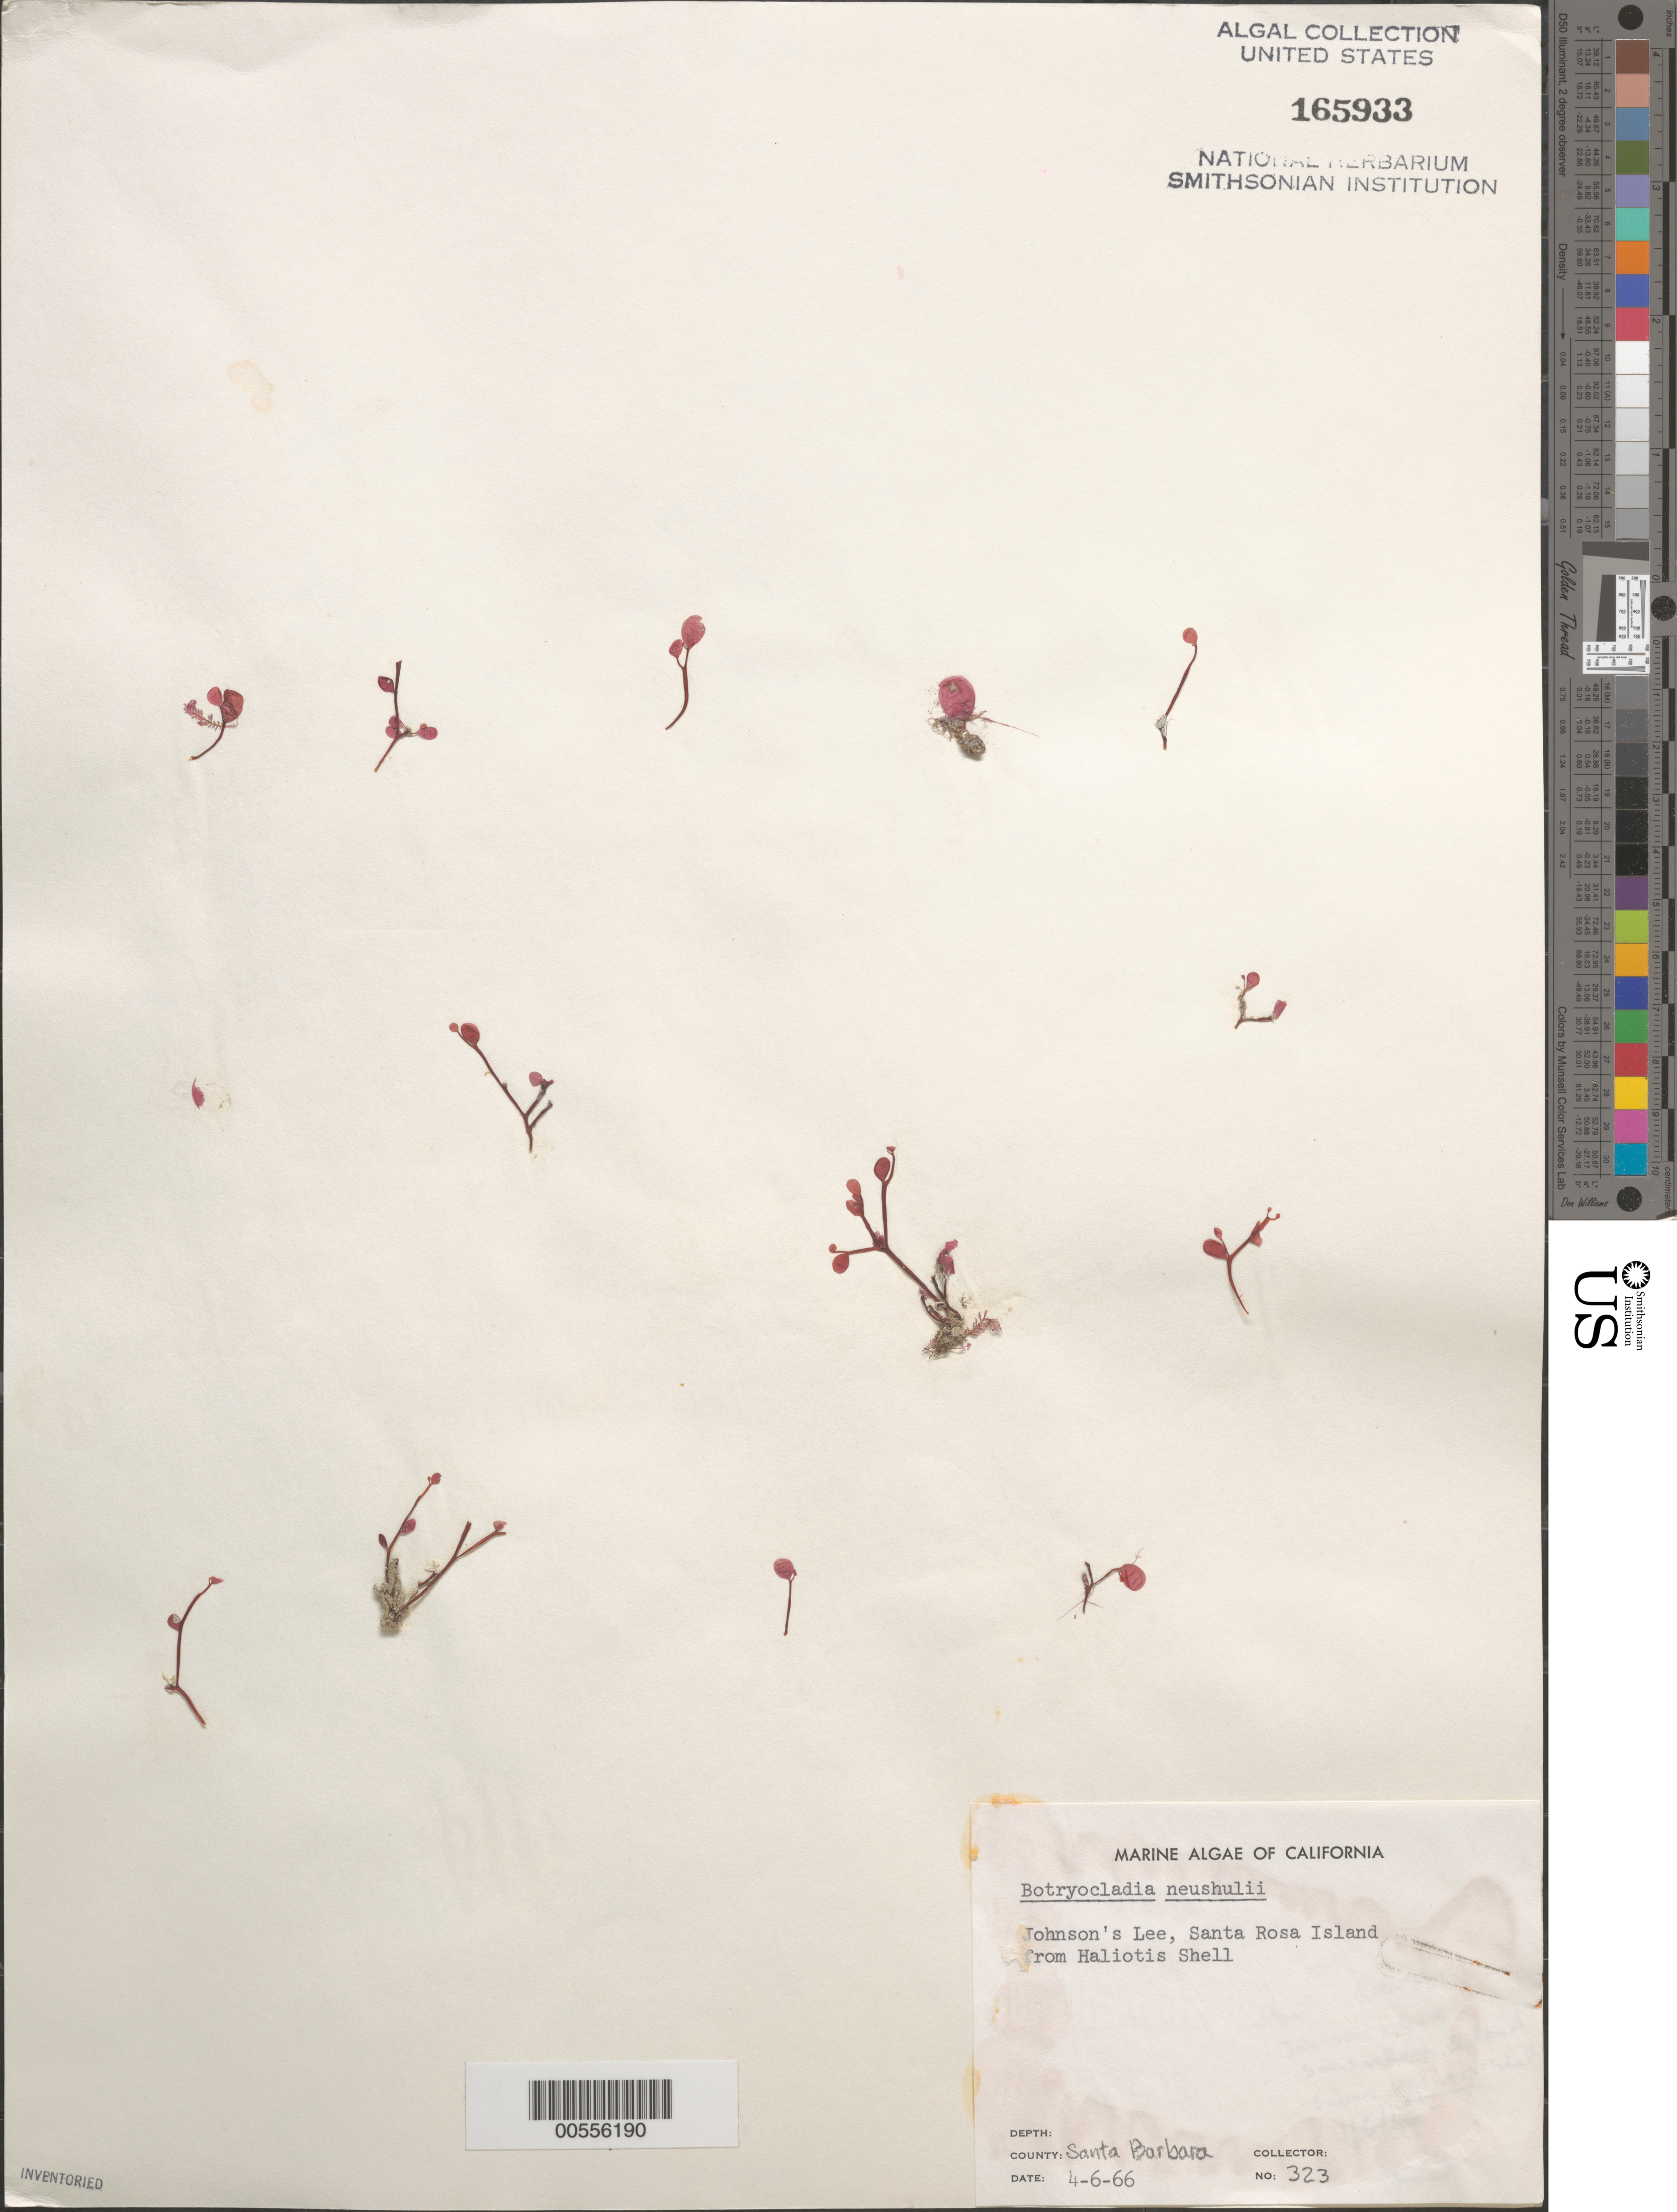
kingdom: Plantae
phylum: Rhodophyta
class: Florideophyceae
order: Rhodymeniales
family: Rhodymeniaceae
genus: Botryocladia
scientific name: Botryocladia neushulii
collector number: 323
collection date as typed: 06 Apr 1966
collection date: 1966-04-06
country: United States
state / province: California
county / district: Santa Barbara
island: Santa Rosa Island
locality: Johnson's Lee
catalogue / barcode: US 165933